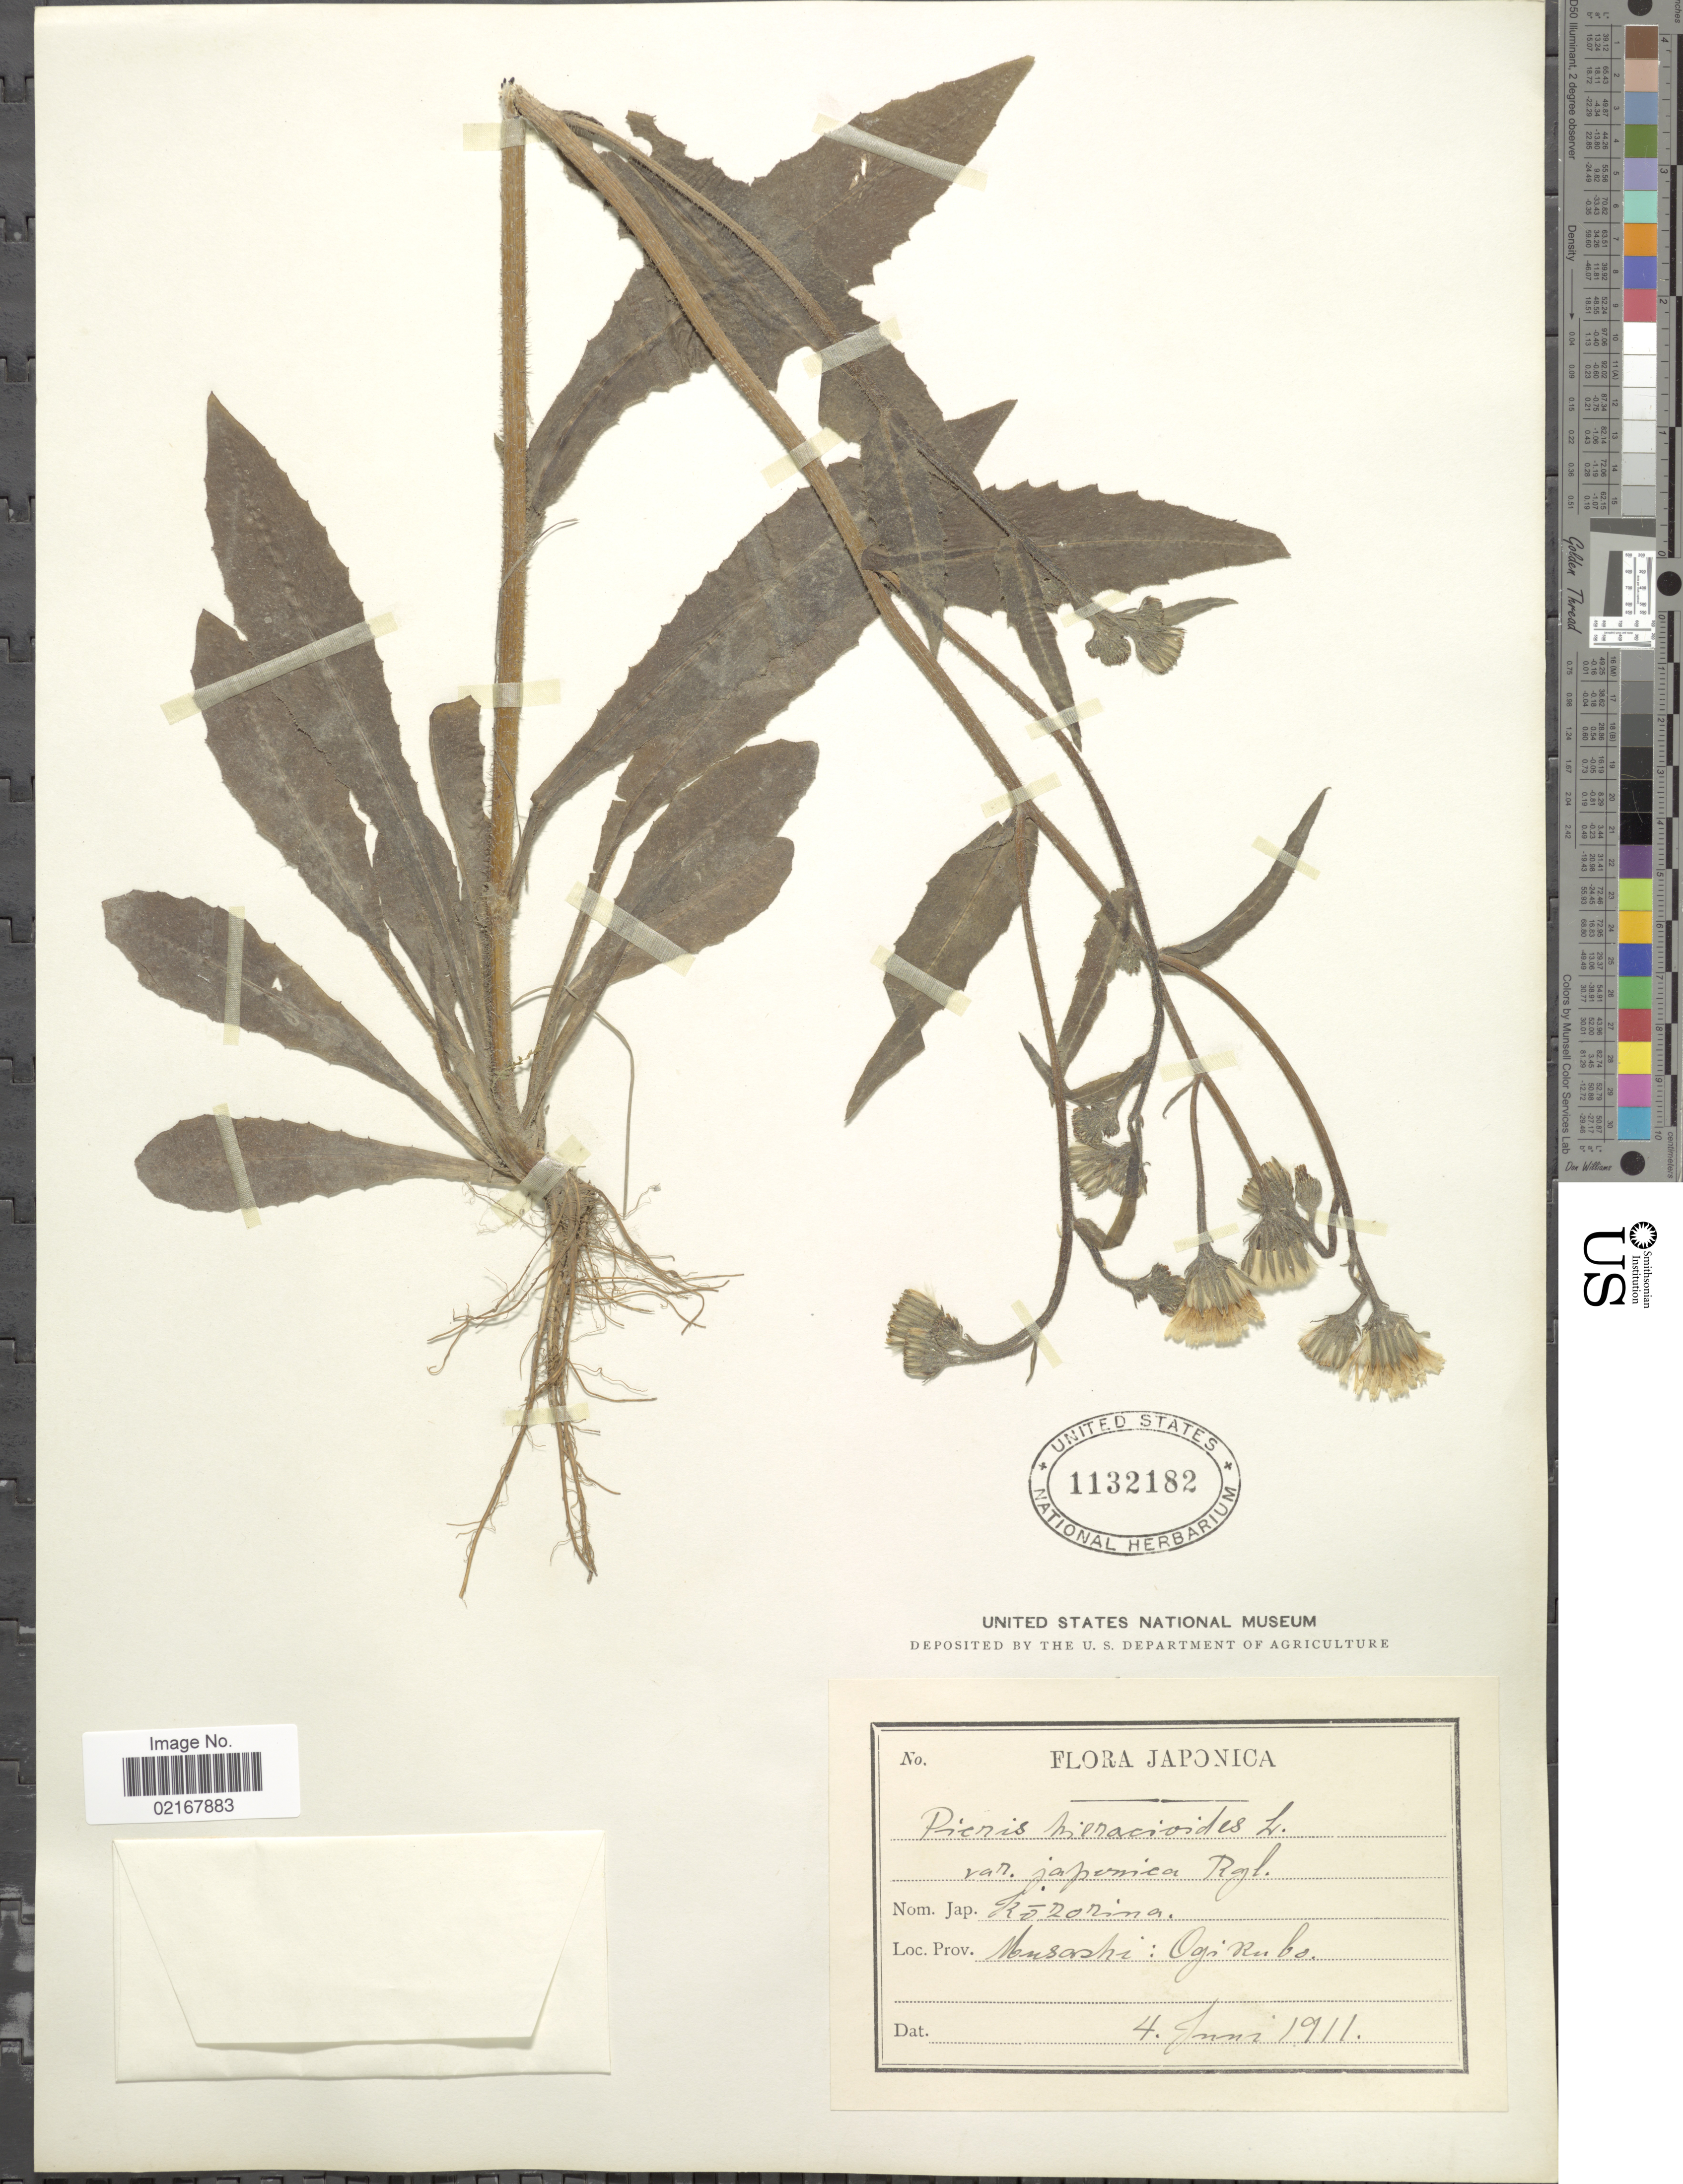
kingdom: Plantae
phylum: Tracheophyta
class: Magnoliopsida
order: Asterales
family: Asteraceae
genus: Picris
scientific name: Picris hieracioides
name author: L.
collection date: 1911-06-04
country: Japan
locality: Musashi, Ogirubo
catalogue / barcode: US 1132182